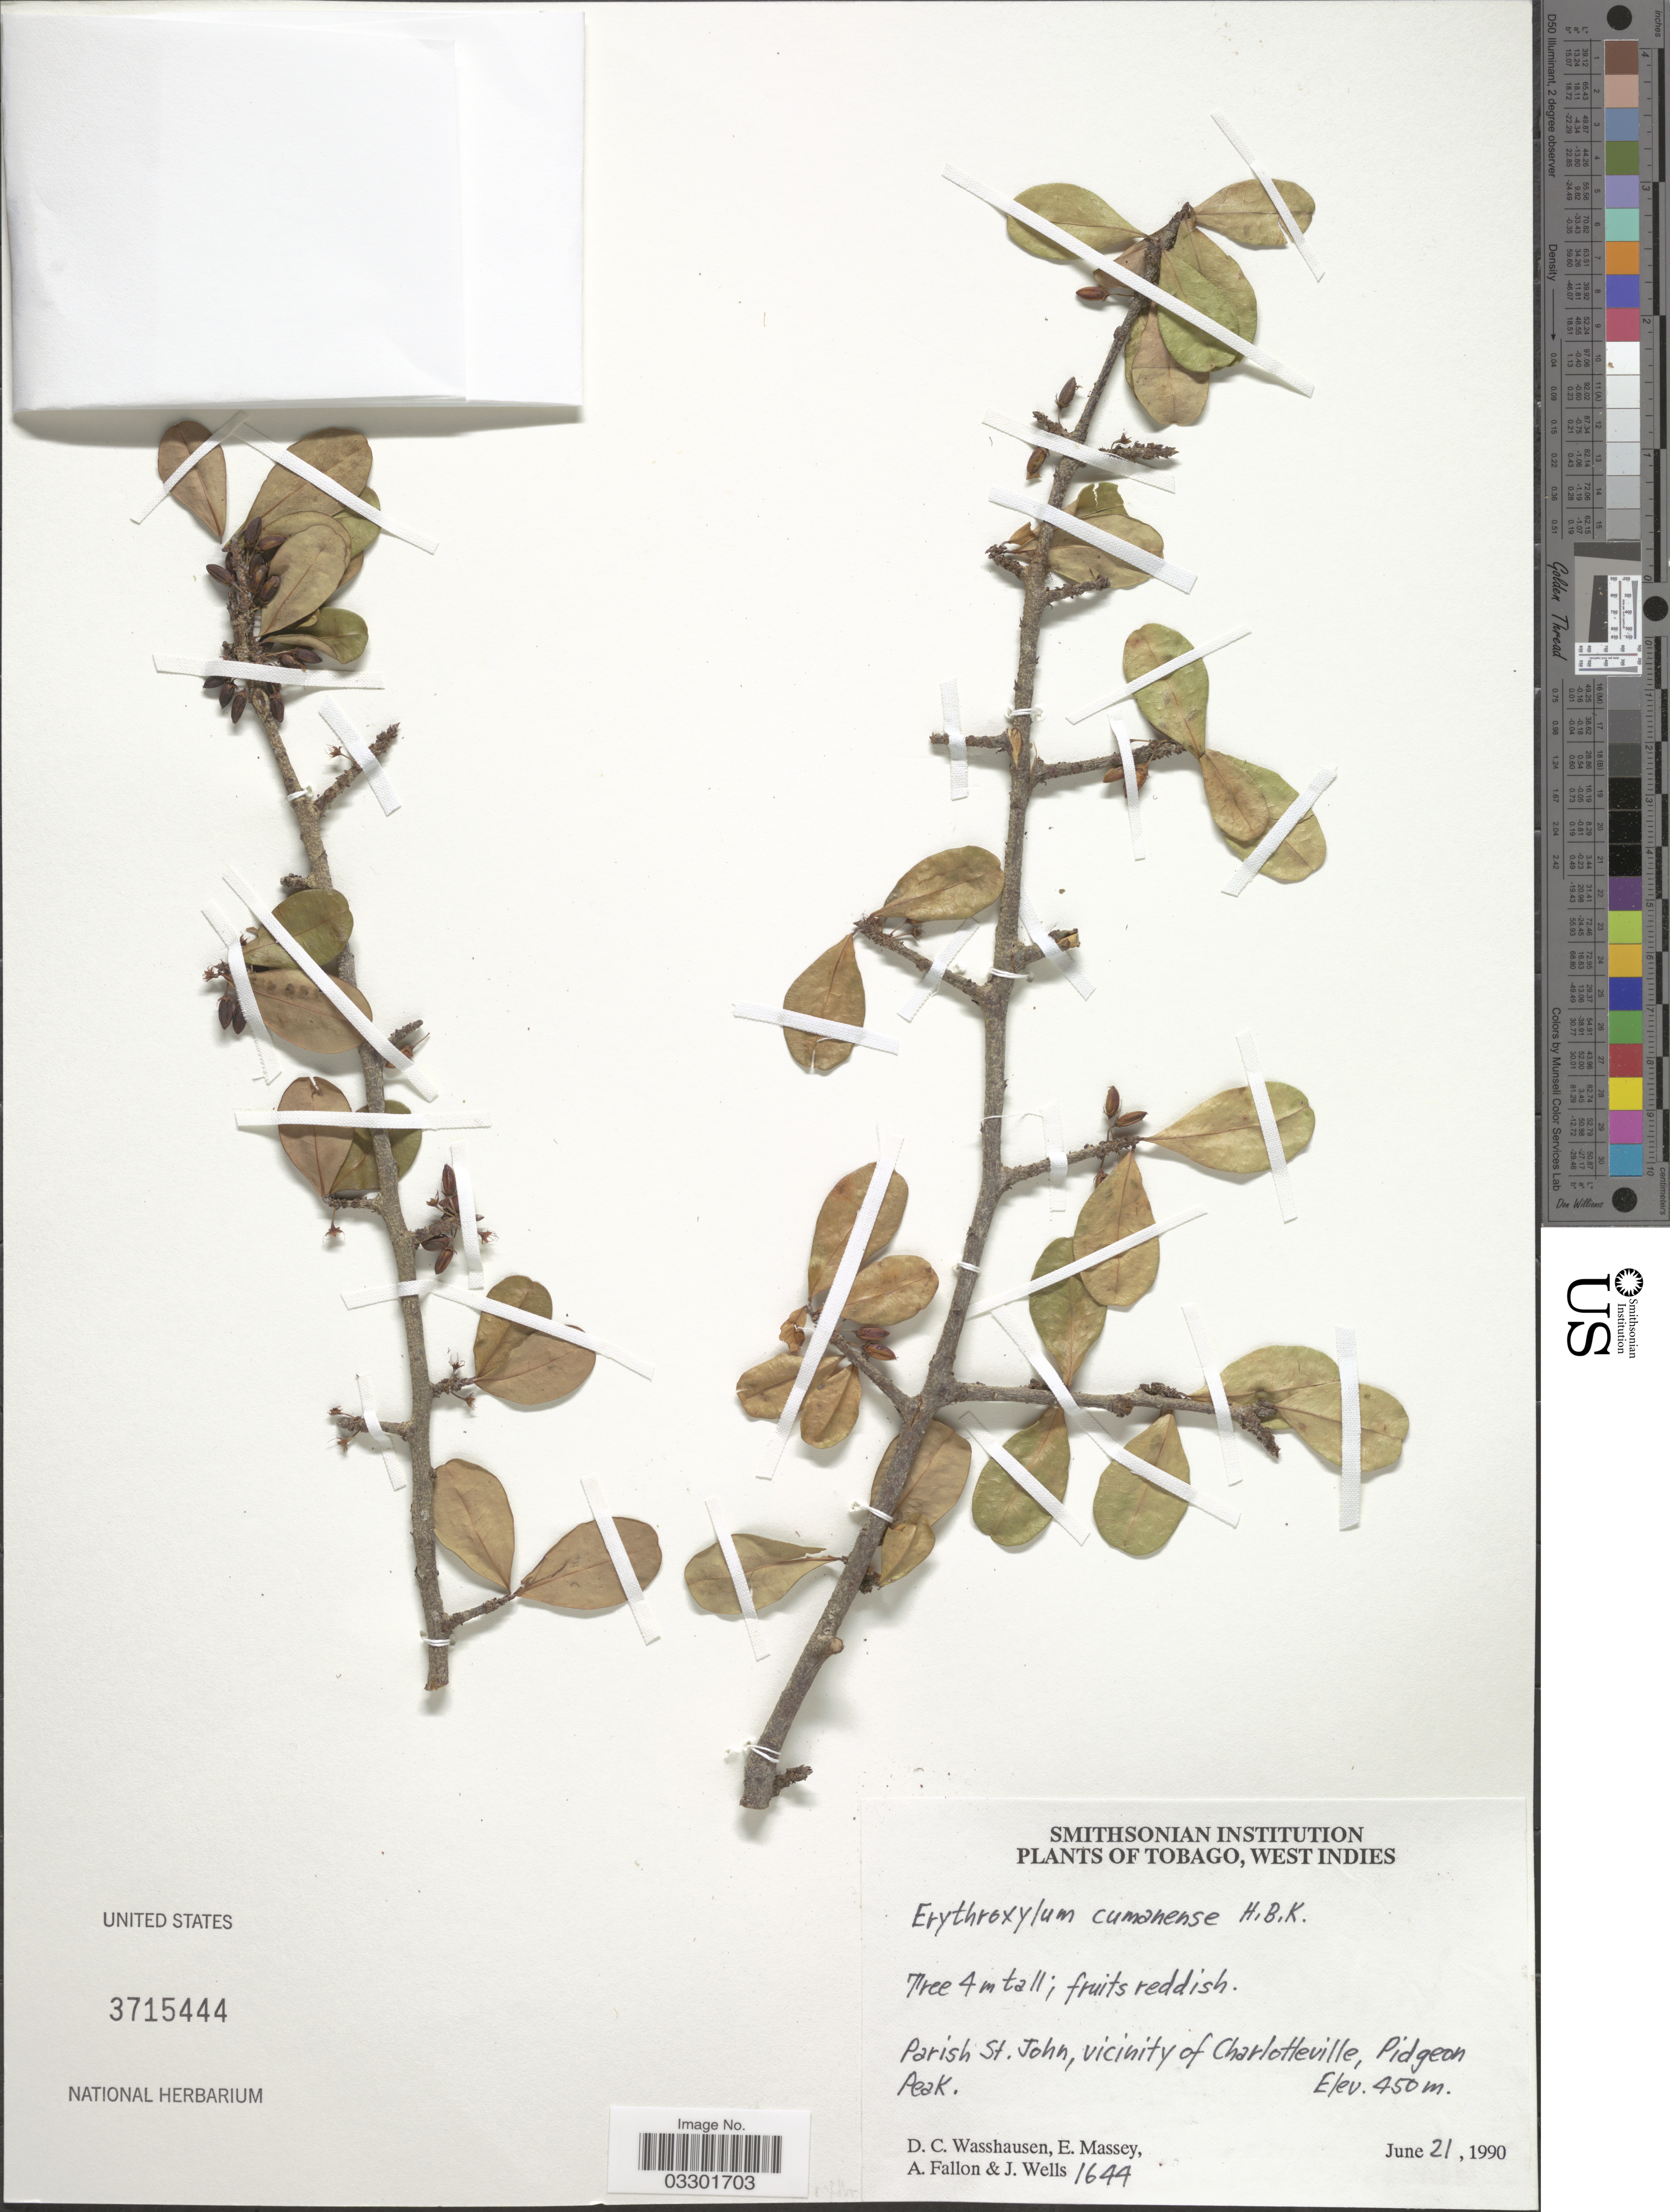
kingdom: Plantae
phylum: Tracheophyta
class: Magnoliopsida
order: Malpighiales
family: Erythroxylaceae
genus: Erythroxylum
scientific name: Erythroxylum cumanense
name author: Kunth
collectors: D. C. Wasshausen, E. Massey, A. Fallon & J. Wells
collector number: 1644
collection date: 1990-06-21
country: Trinidad and Tobago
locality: Tobago, West Indies. Parish St. John, vicinity of Charlotteville, Pidgeon Peak.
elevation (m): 450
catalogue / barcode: US 3715444